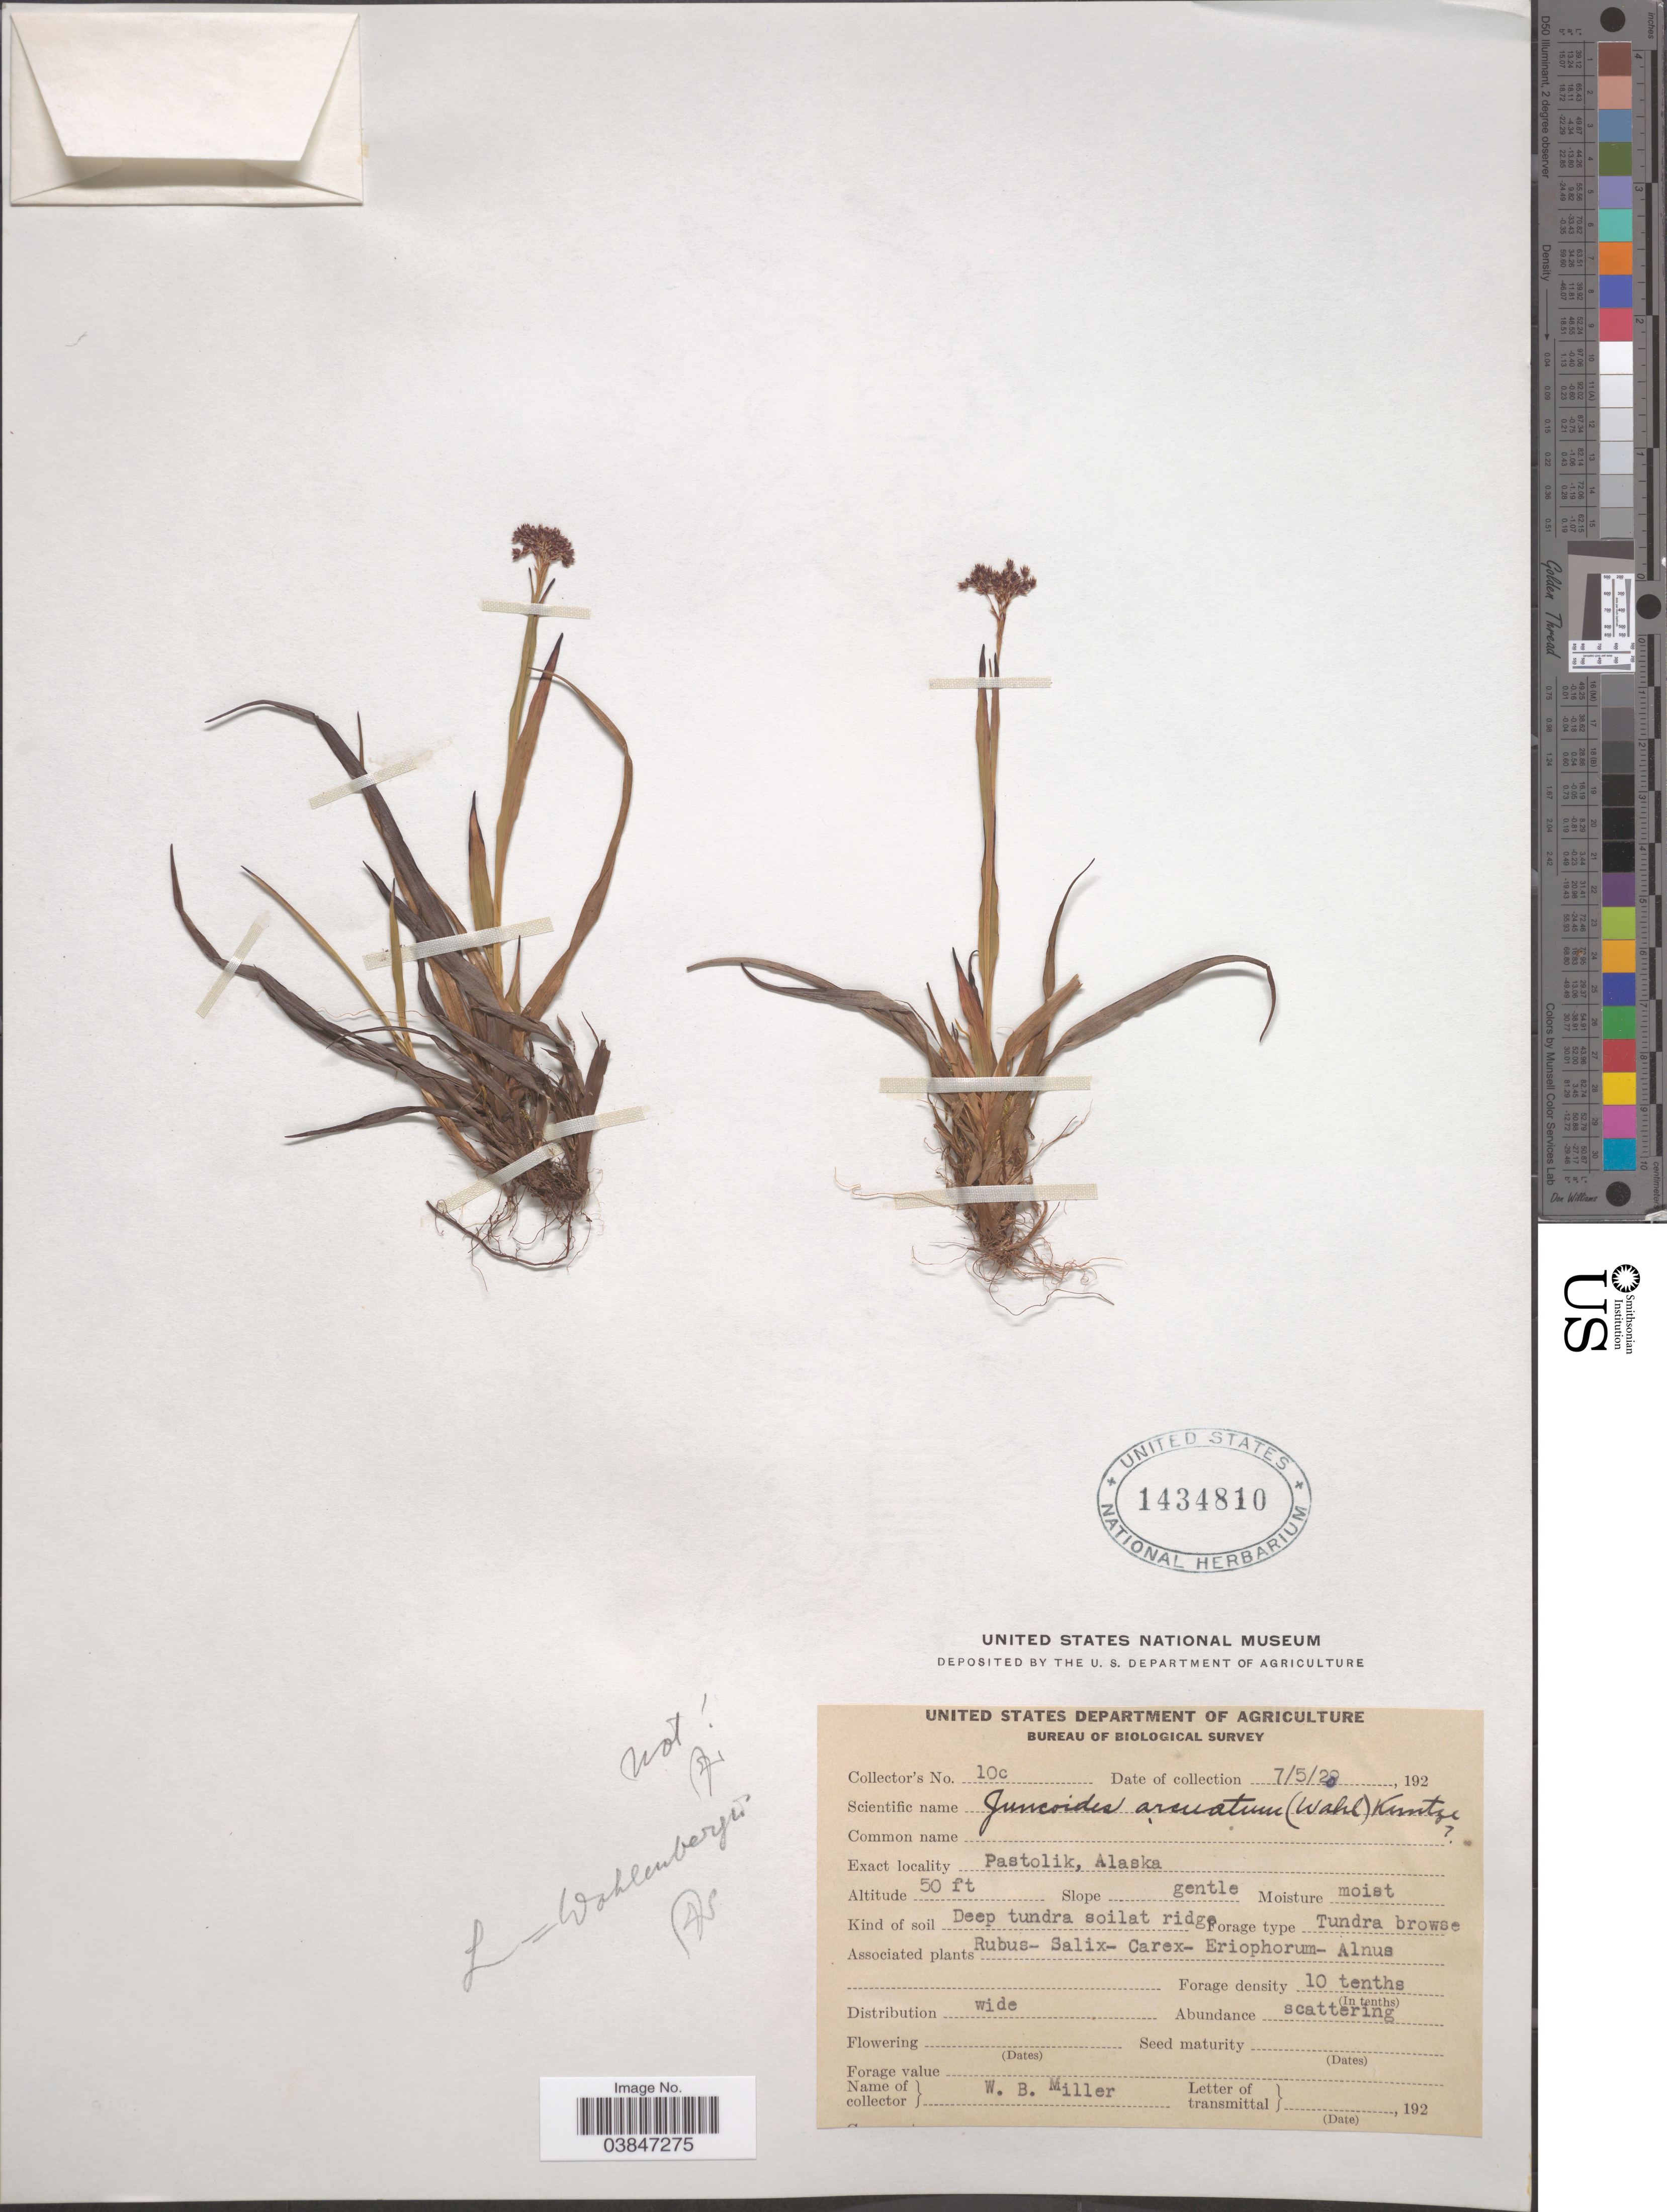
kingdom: Plantae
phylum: Tracheophyta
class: Liliopsida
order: Poales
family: Juncaceae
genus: Luzula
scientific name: Luzula wahlenbergii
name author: Rupr.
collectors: W. Miller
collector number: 10c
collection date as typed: Transcribed d/m/y: 5/7/28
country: United States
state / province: Alaska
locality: Pastolik.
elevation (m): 15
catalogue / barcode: US 1434810